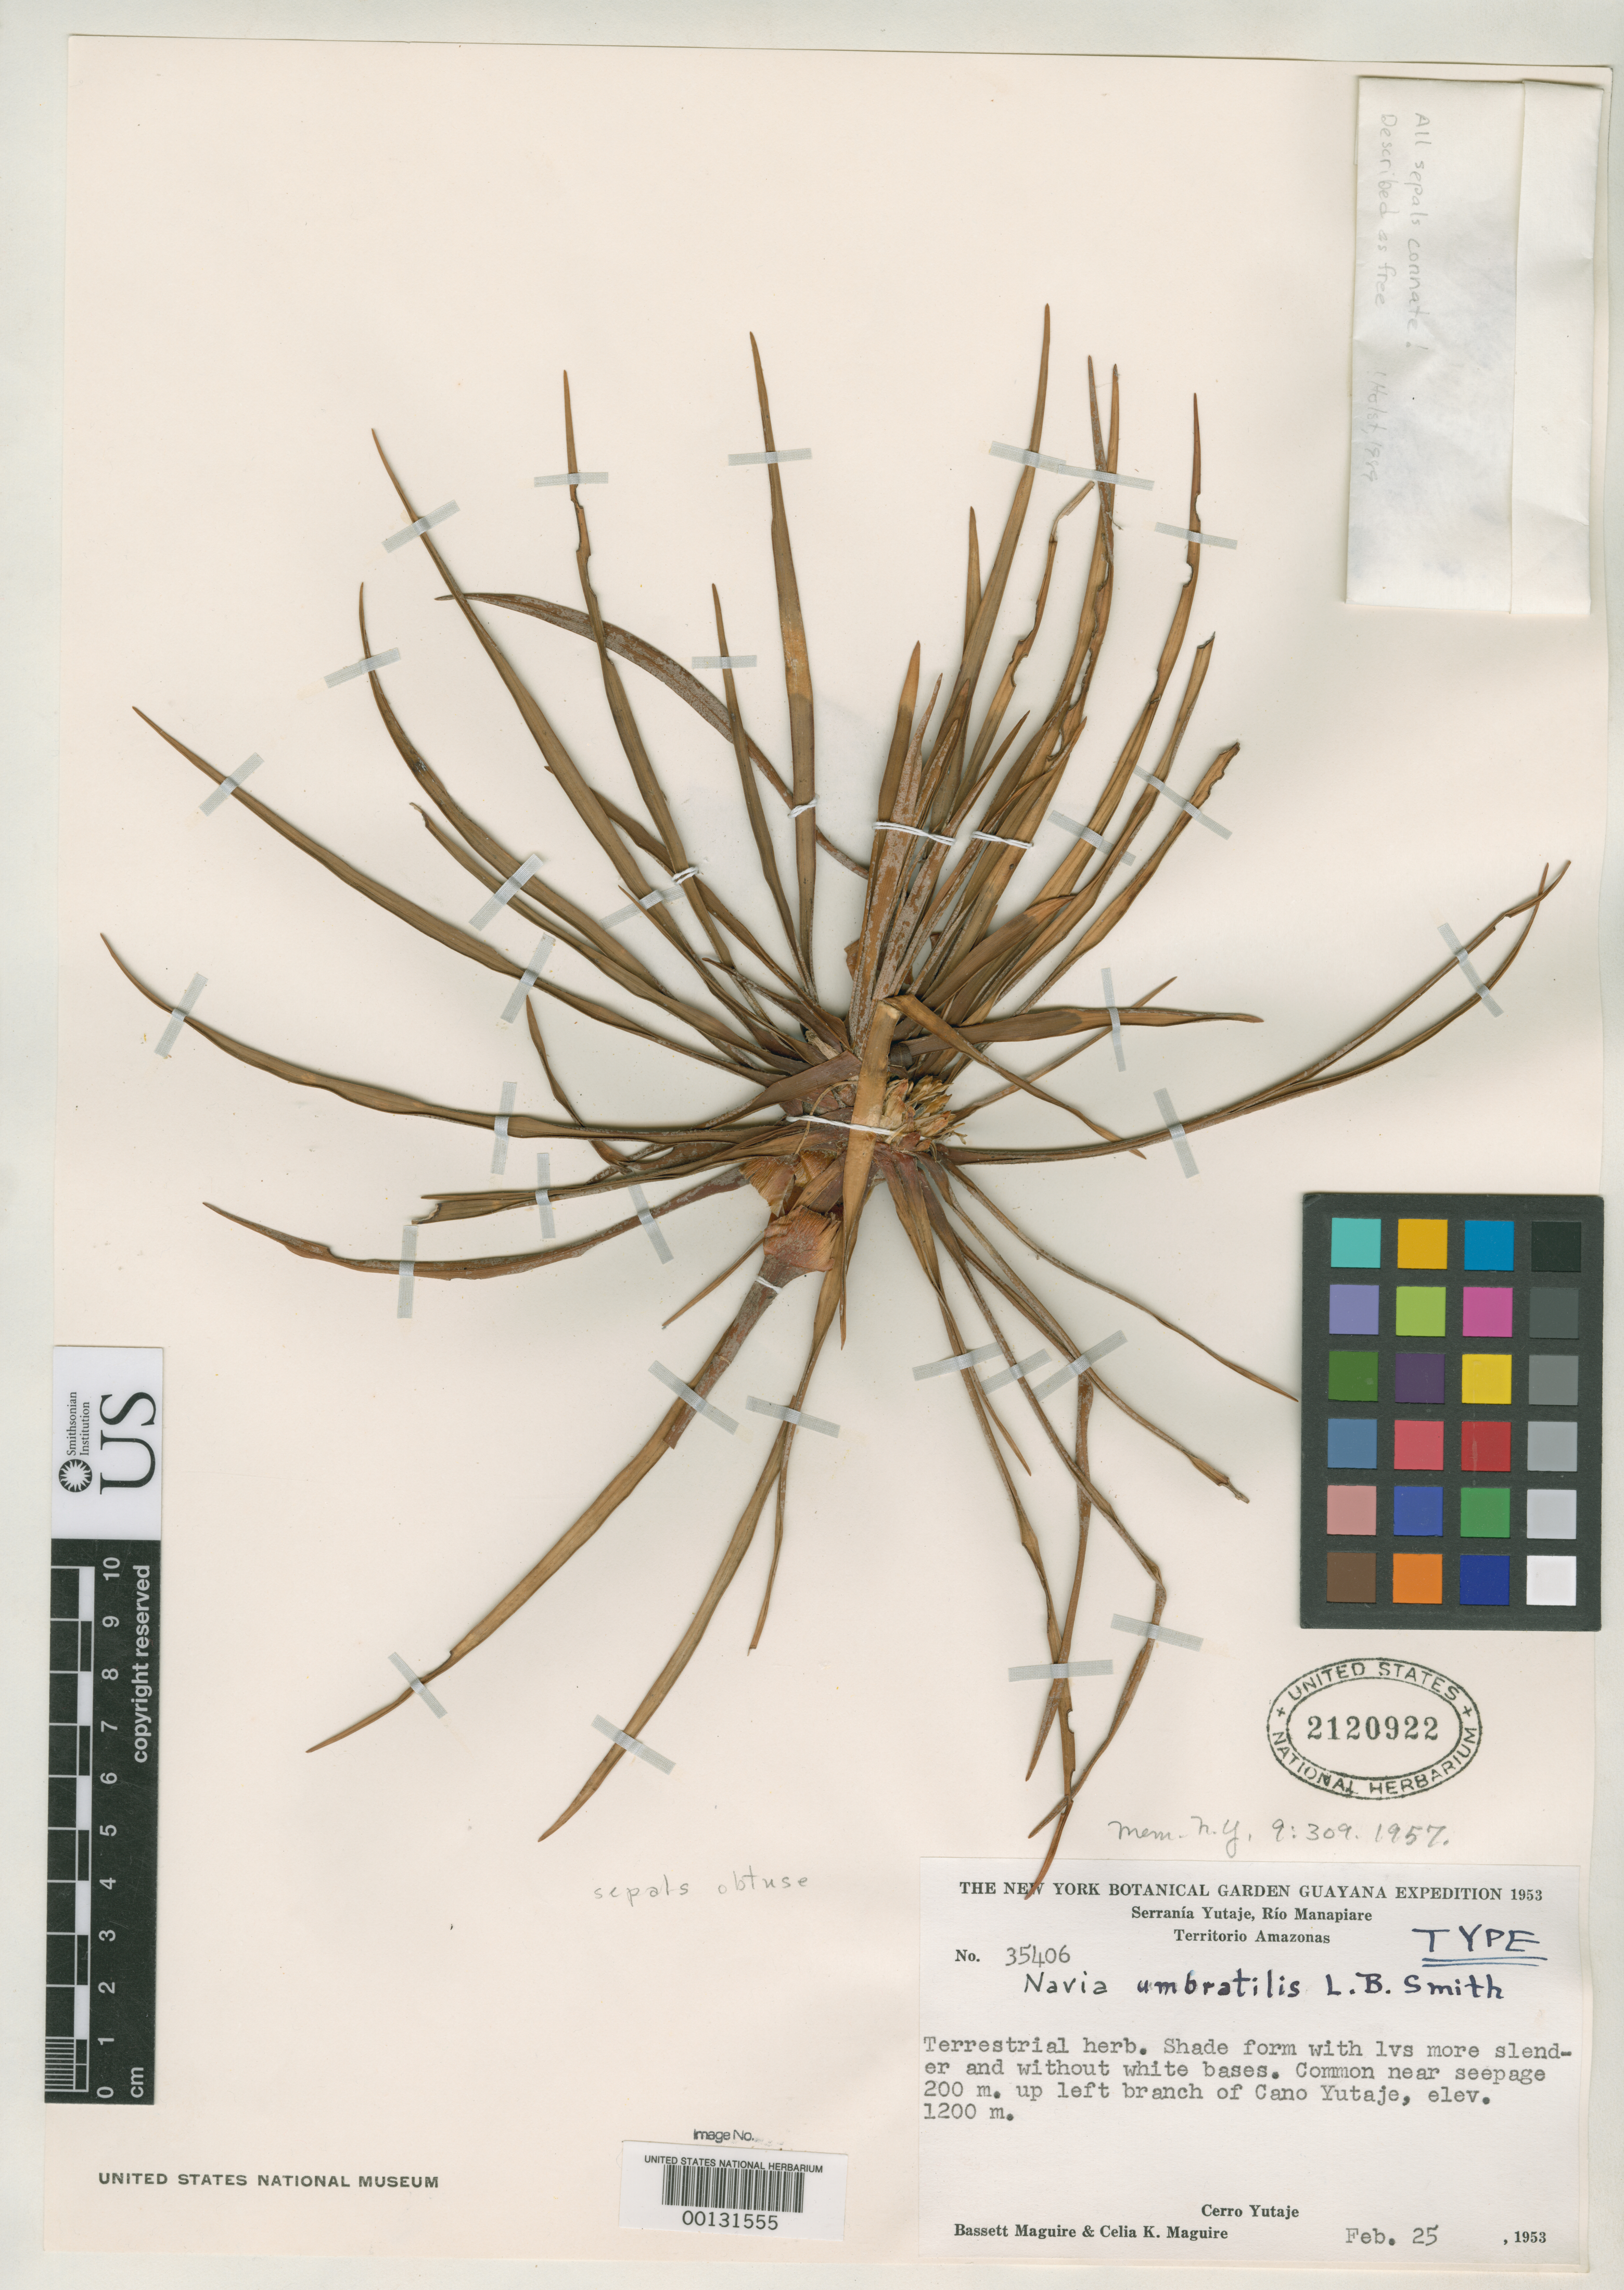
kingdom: Plantae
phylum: Tracheophyta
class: Liliopsida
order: Poales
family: Bromeliaceae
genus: Navia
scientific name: Navia umbratilis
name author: L.B. Sm.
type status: Holotype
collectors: B. Maguire & C. K. Maguire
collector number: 35406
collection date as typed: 25 Feb 1953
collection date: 1953-02-25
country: Venezuela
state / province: Amazonas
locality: Serrania Yutaje, Rio Manapiare, Cano Yutaje.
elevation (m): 1200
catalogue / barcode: US 2120922